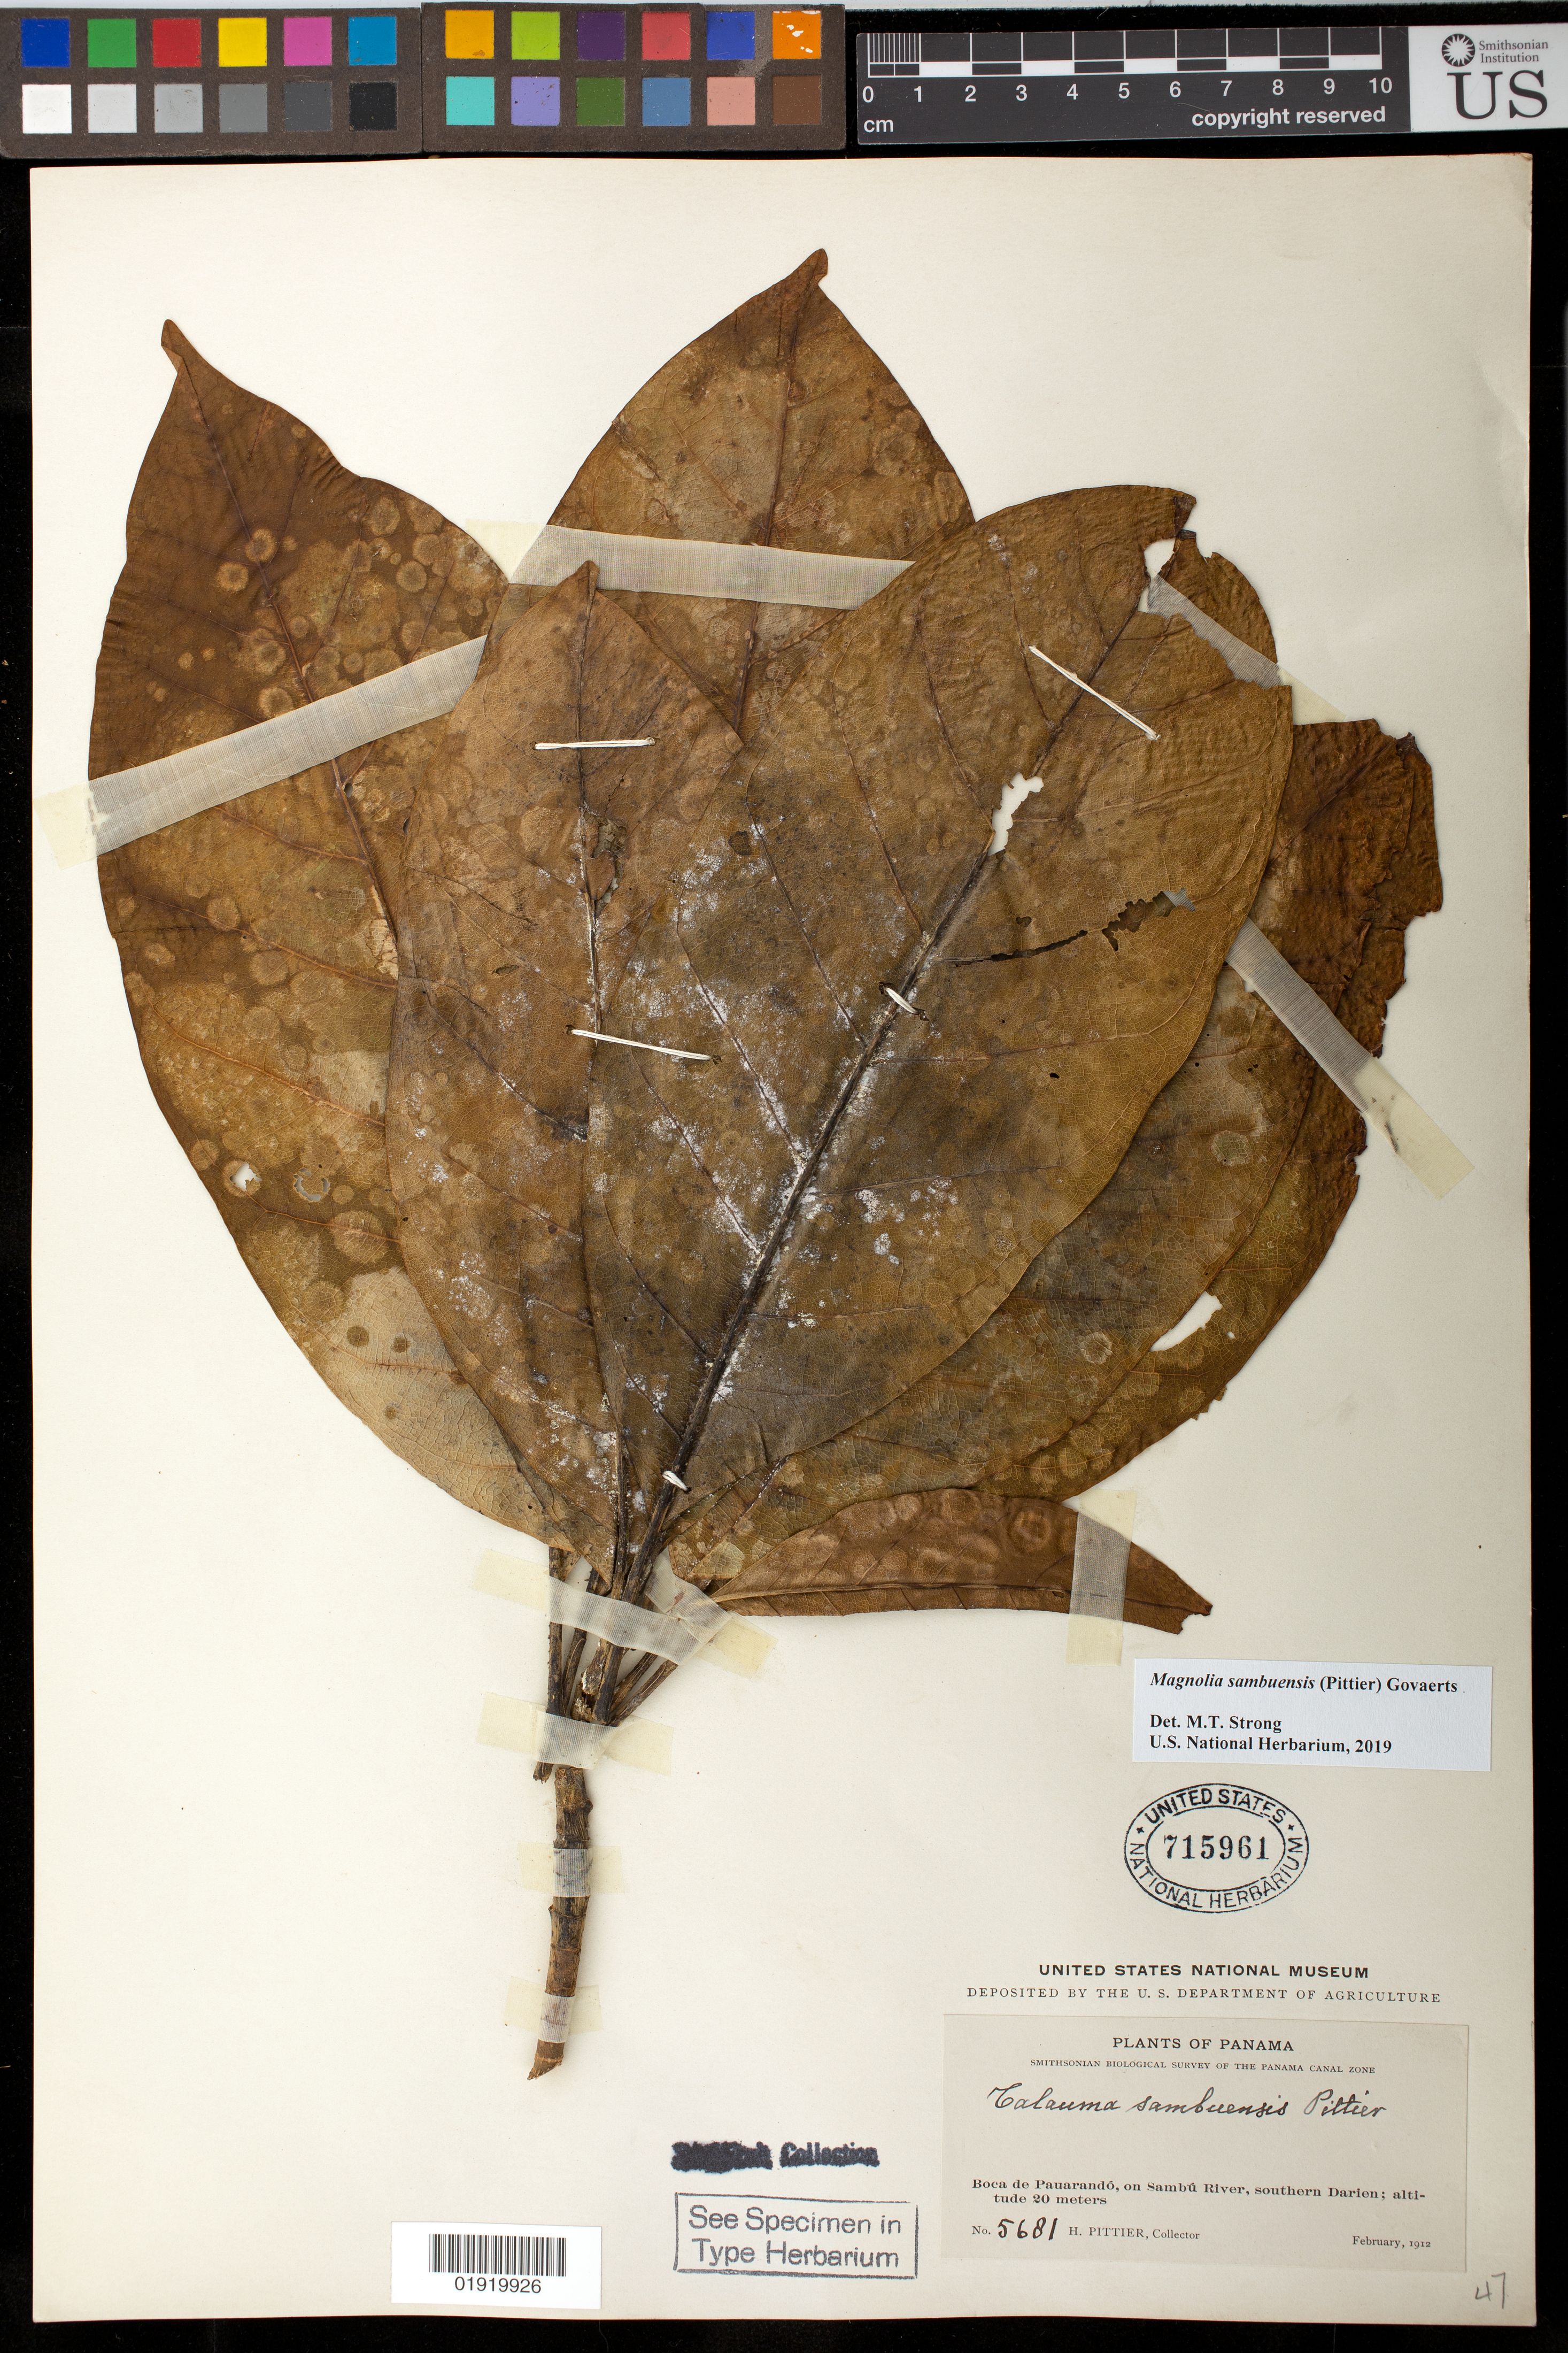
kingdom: Plantae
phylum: Tracheophyta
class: Magnoliopsida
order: Magnoliales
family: Magnoliaceae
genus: Talauma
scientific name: Talauma sambuensis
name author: Pittier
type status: Isotype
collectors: H. F. Pittier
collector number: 5681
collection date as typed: Feb 1912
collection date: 1912-02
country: Panama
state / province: Darién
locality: Boca de Pauarando on Sambu River, southern Darien, Canal Zone.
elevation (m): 20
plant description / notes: Wood and fruit collections filed separately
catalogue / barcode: US 715961